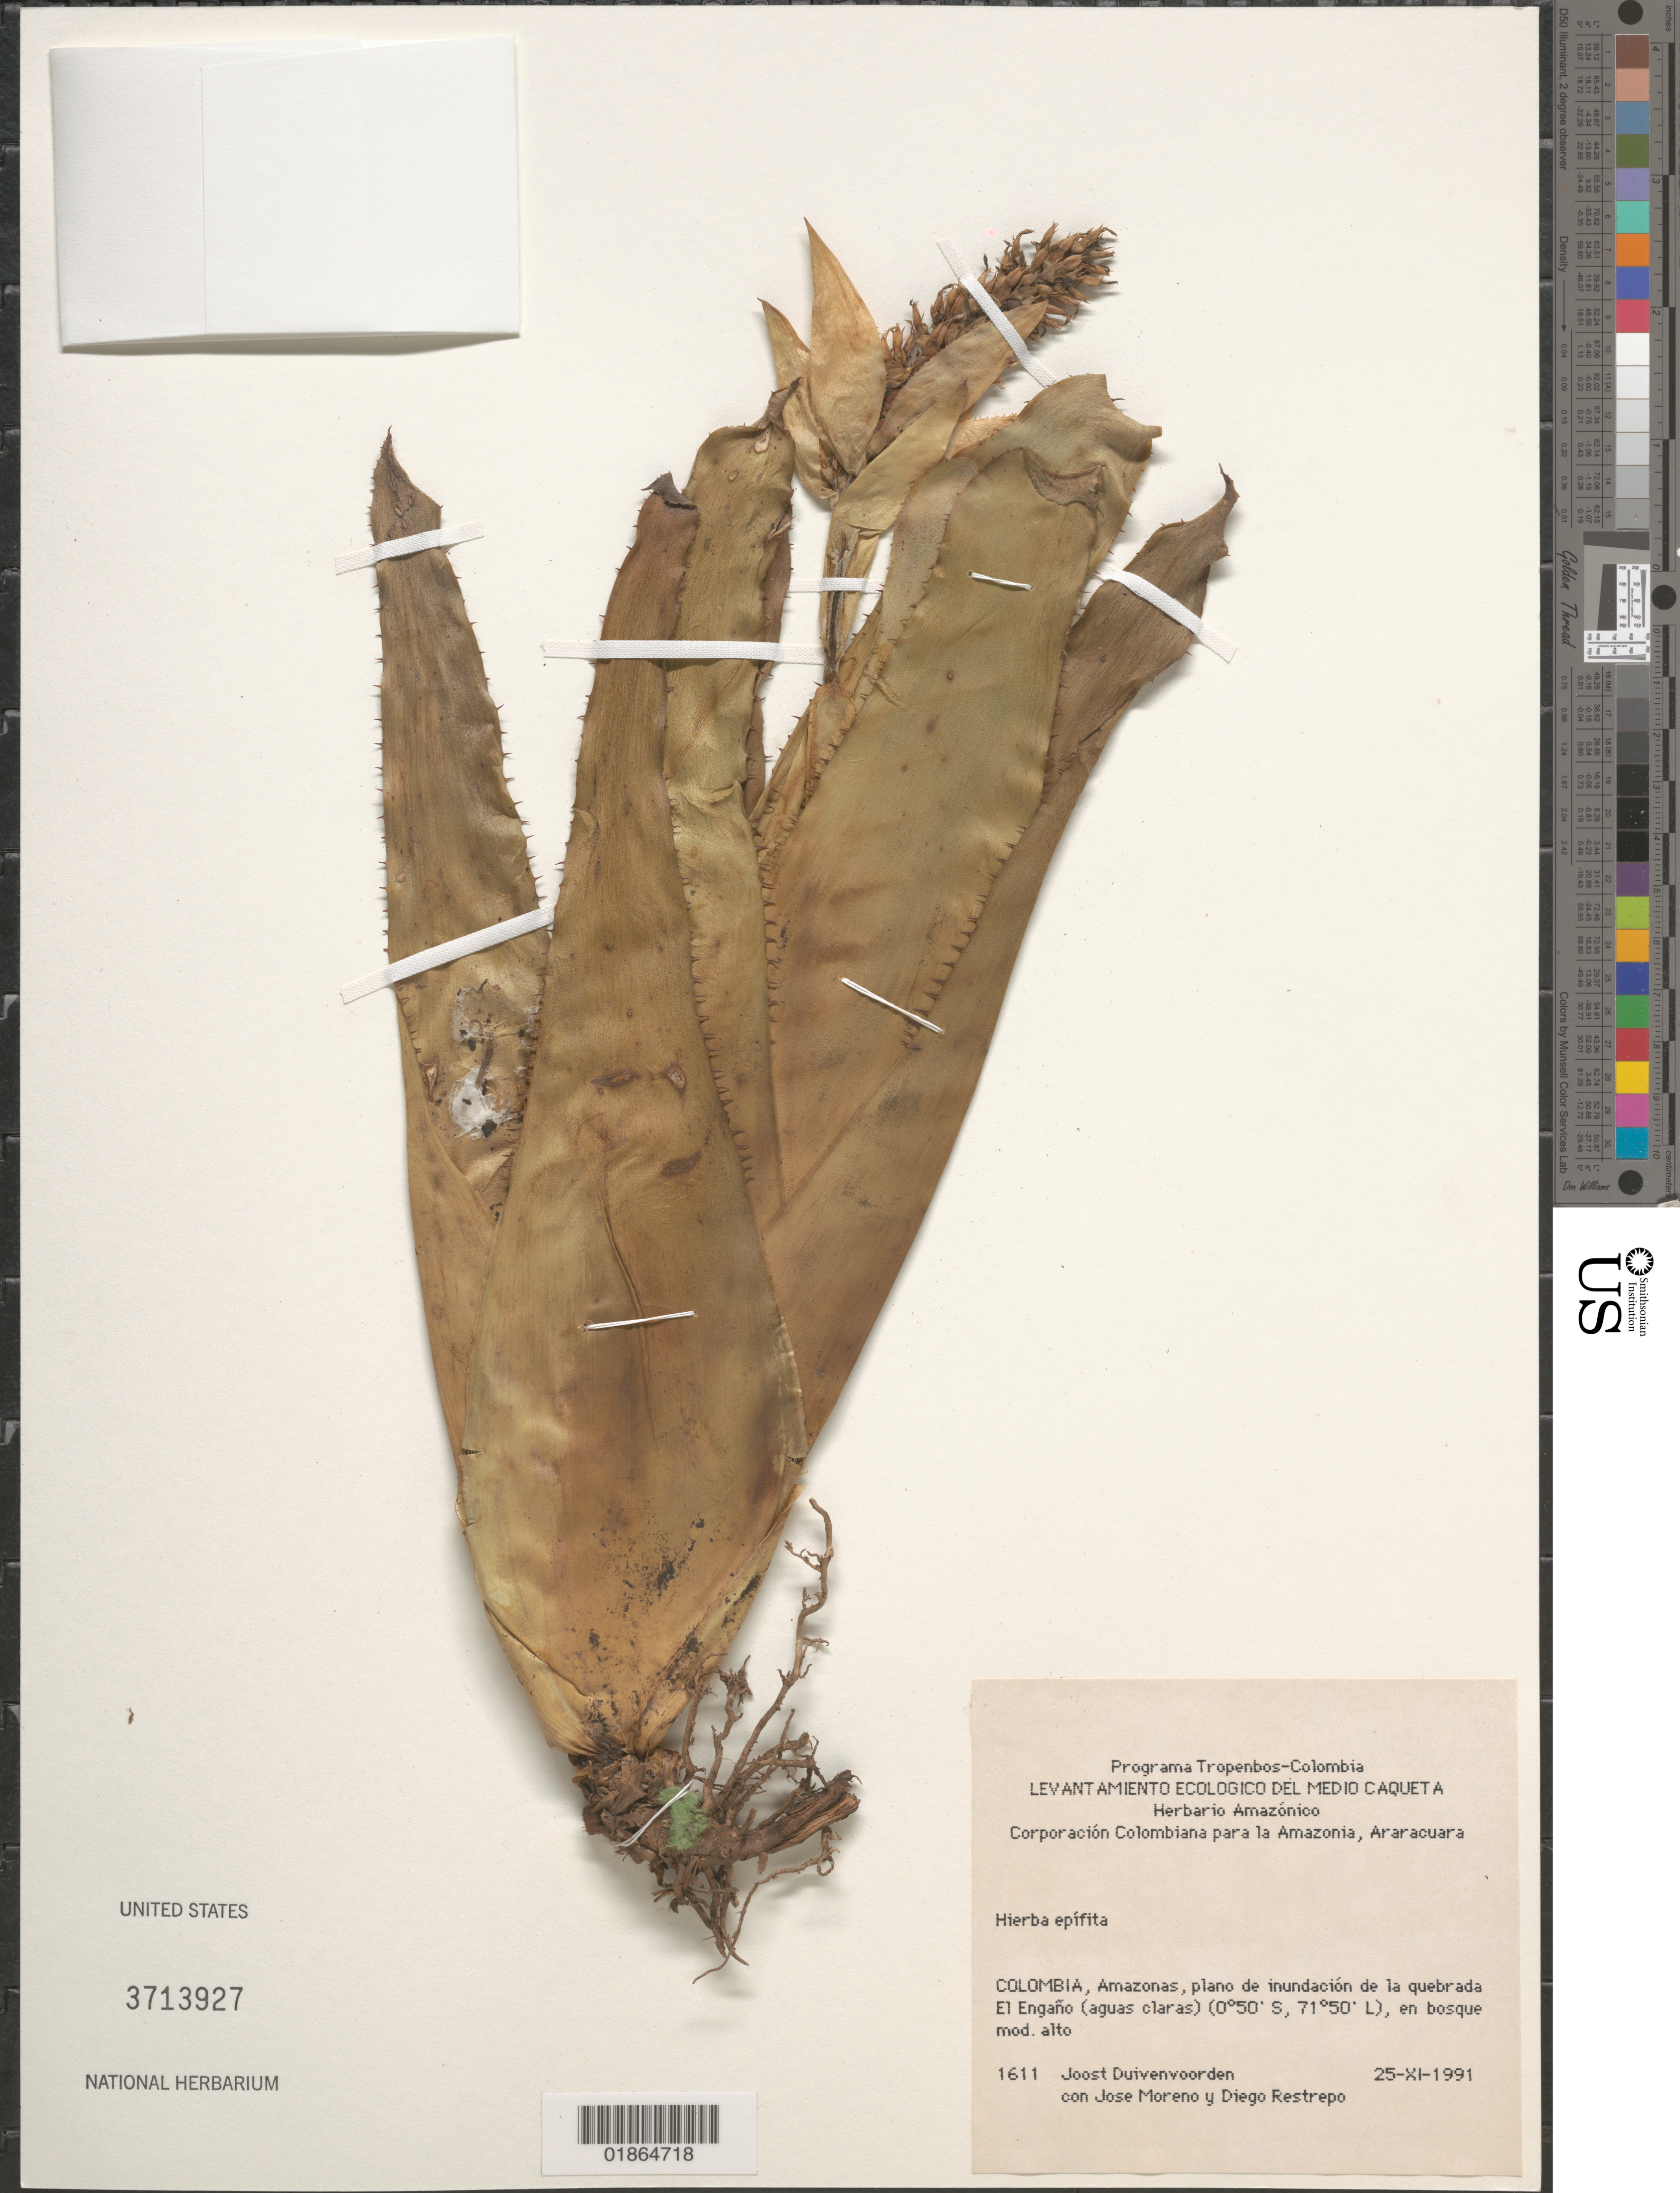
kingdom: Plantae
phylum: Tracheophyta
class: Liliopsida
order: Poales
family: Bromeliaceae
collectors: J. Duivenvoorden, J. Moreno & D. Restrepo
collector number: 1611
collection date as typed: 25-XI-1991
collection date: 1991-11-25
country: Colombia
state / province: Amazonas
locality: Plano de inundacion de la quebrada El Engaño (aguas claras).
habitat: En bosque mod. alto.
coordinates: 0 50 S, 71 50 L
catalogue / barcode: US 3713927